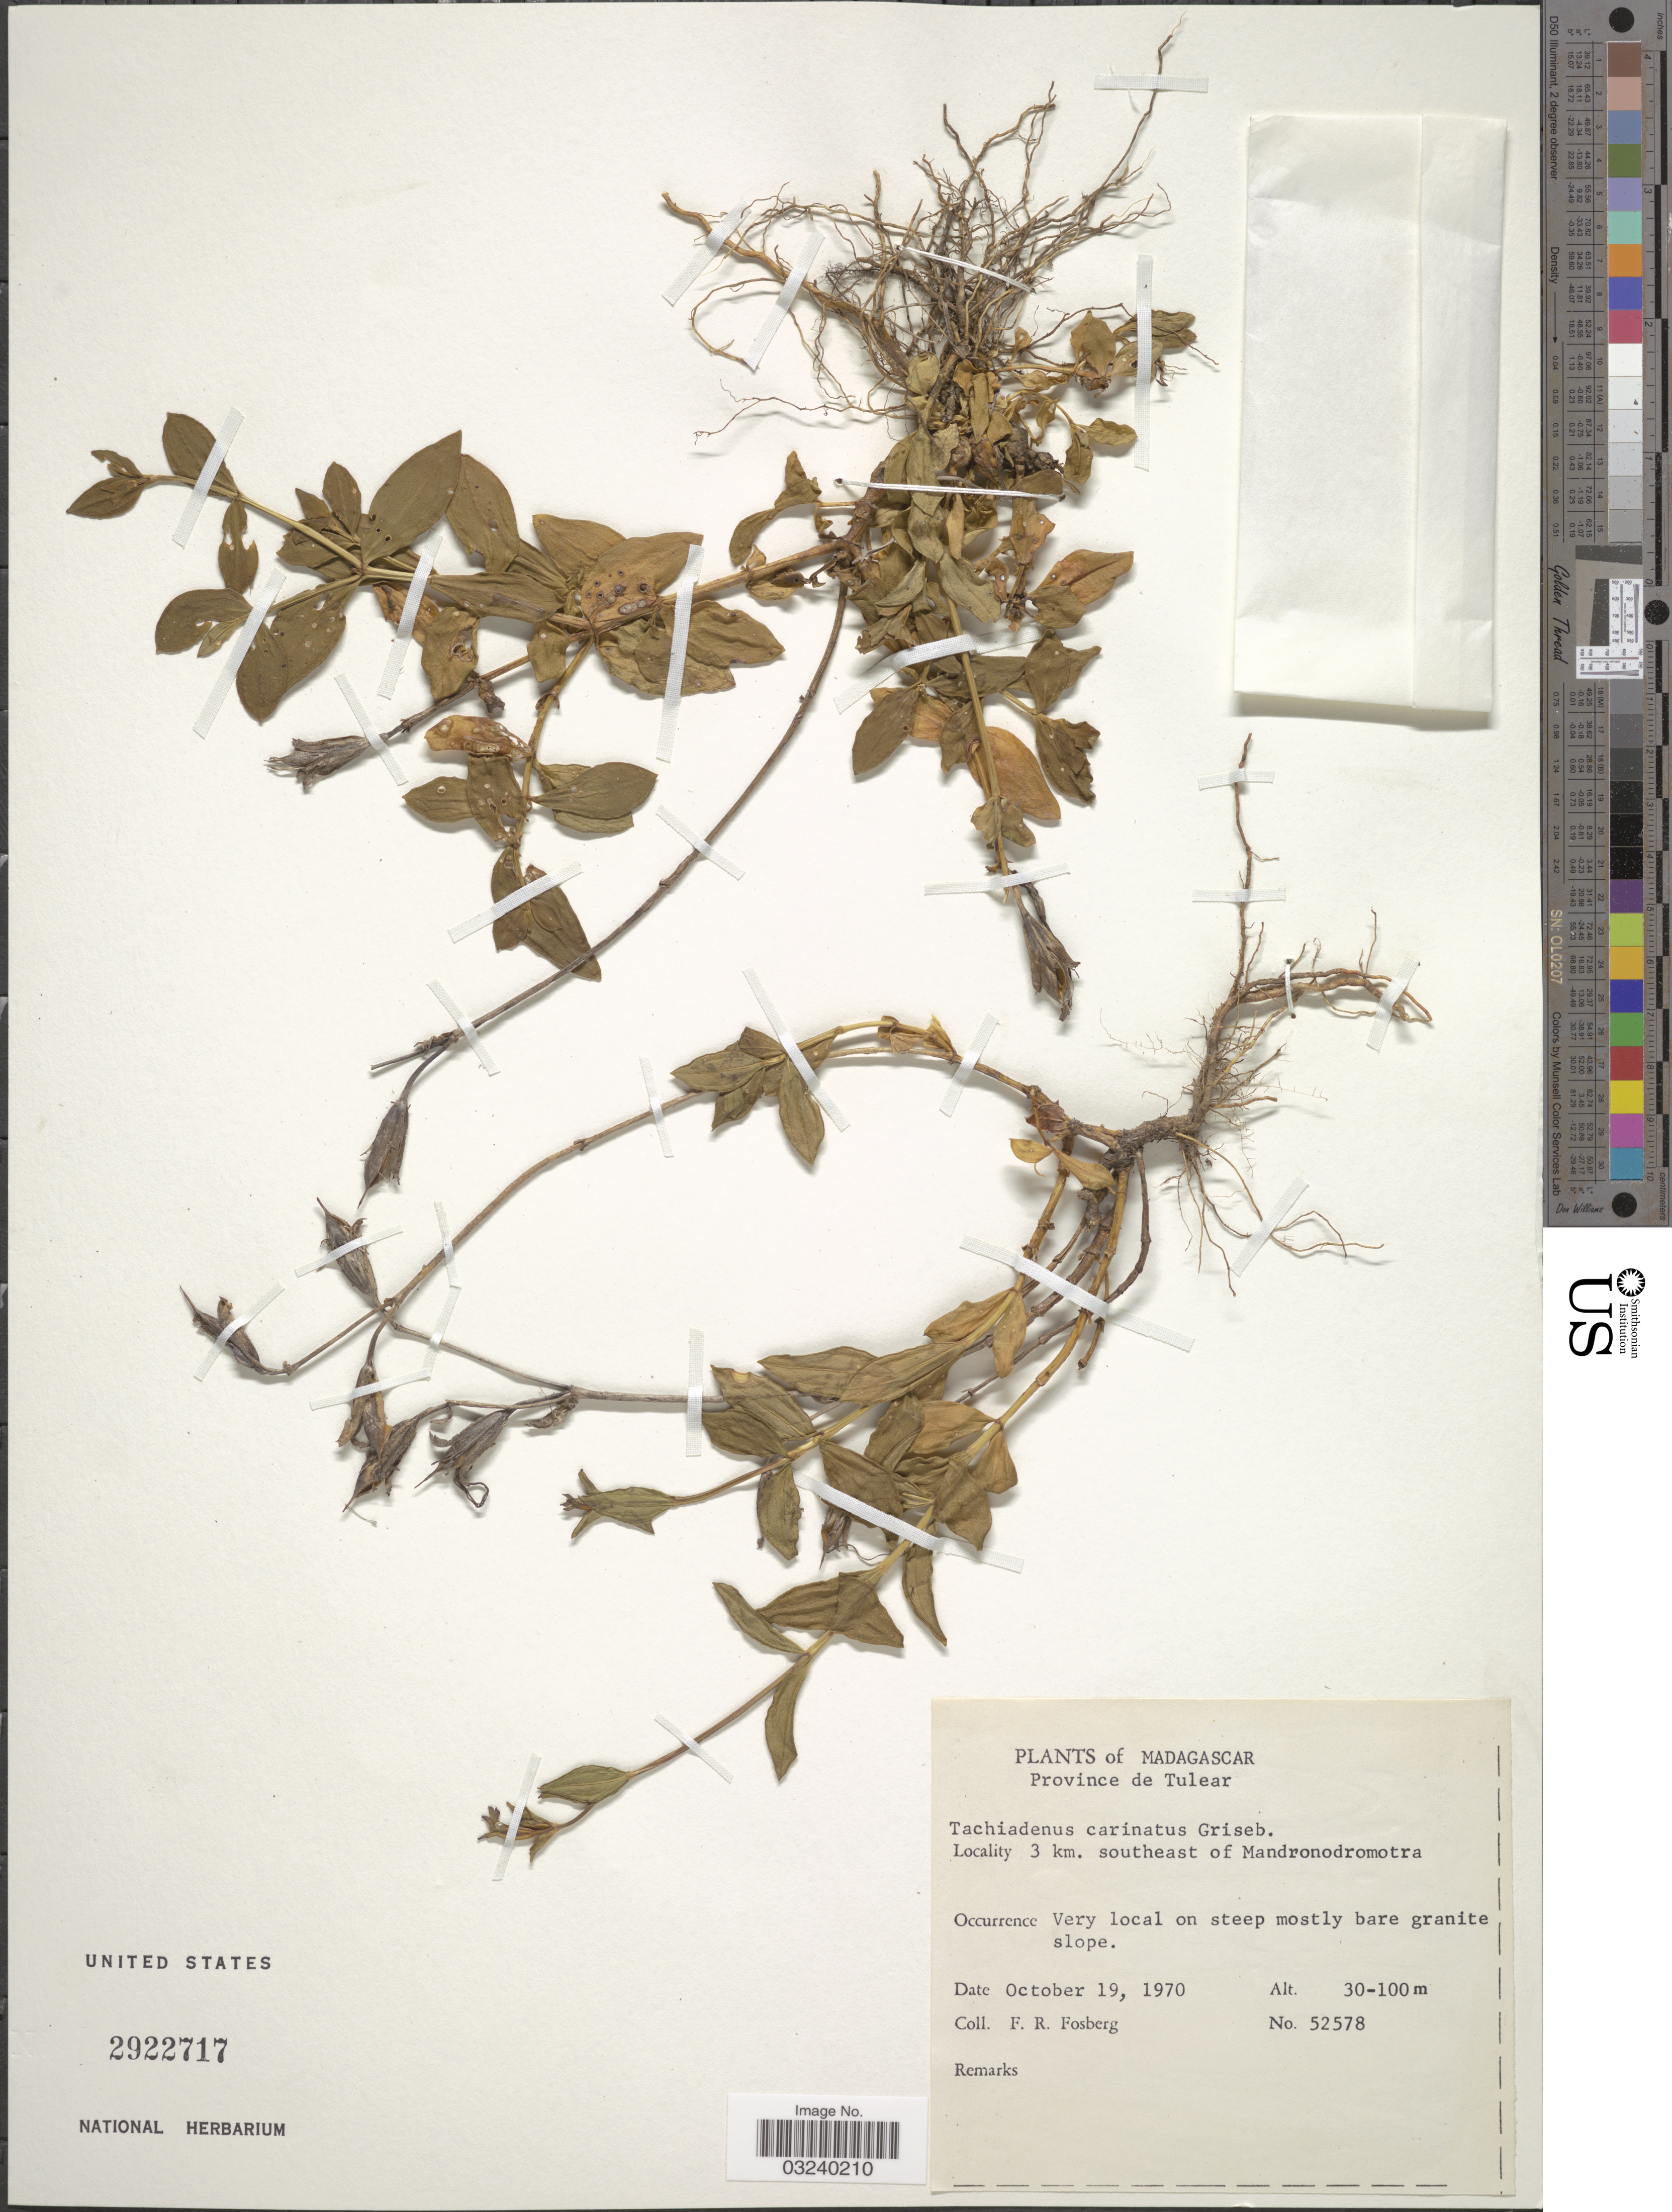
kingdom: Plantae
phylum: Tracheophyta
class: Magnoliopsida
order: Gentianales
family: Gentianaceae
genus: Tachiadenus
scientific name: Tachiadenus carinatus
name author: Griseb.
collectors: F. R. Fosberg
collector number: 52578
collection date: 1970-10-19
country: Madagascar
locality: Province de Tulear, 3 km. southeast of Mandronodromotra.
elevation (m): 30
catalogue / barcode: US 2922717